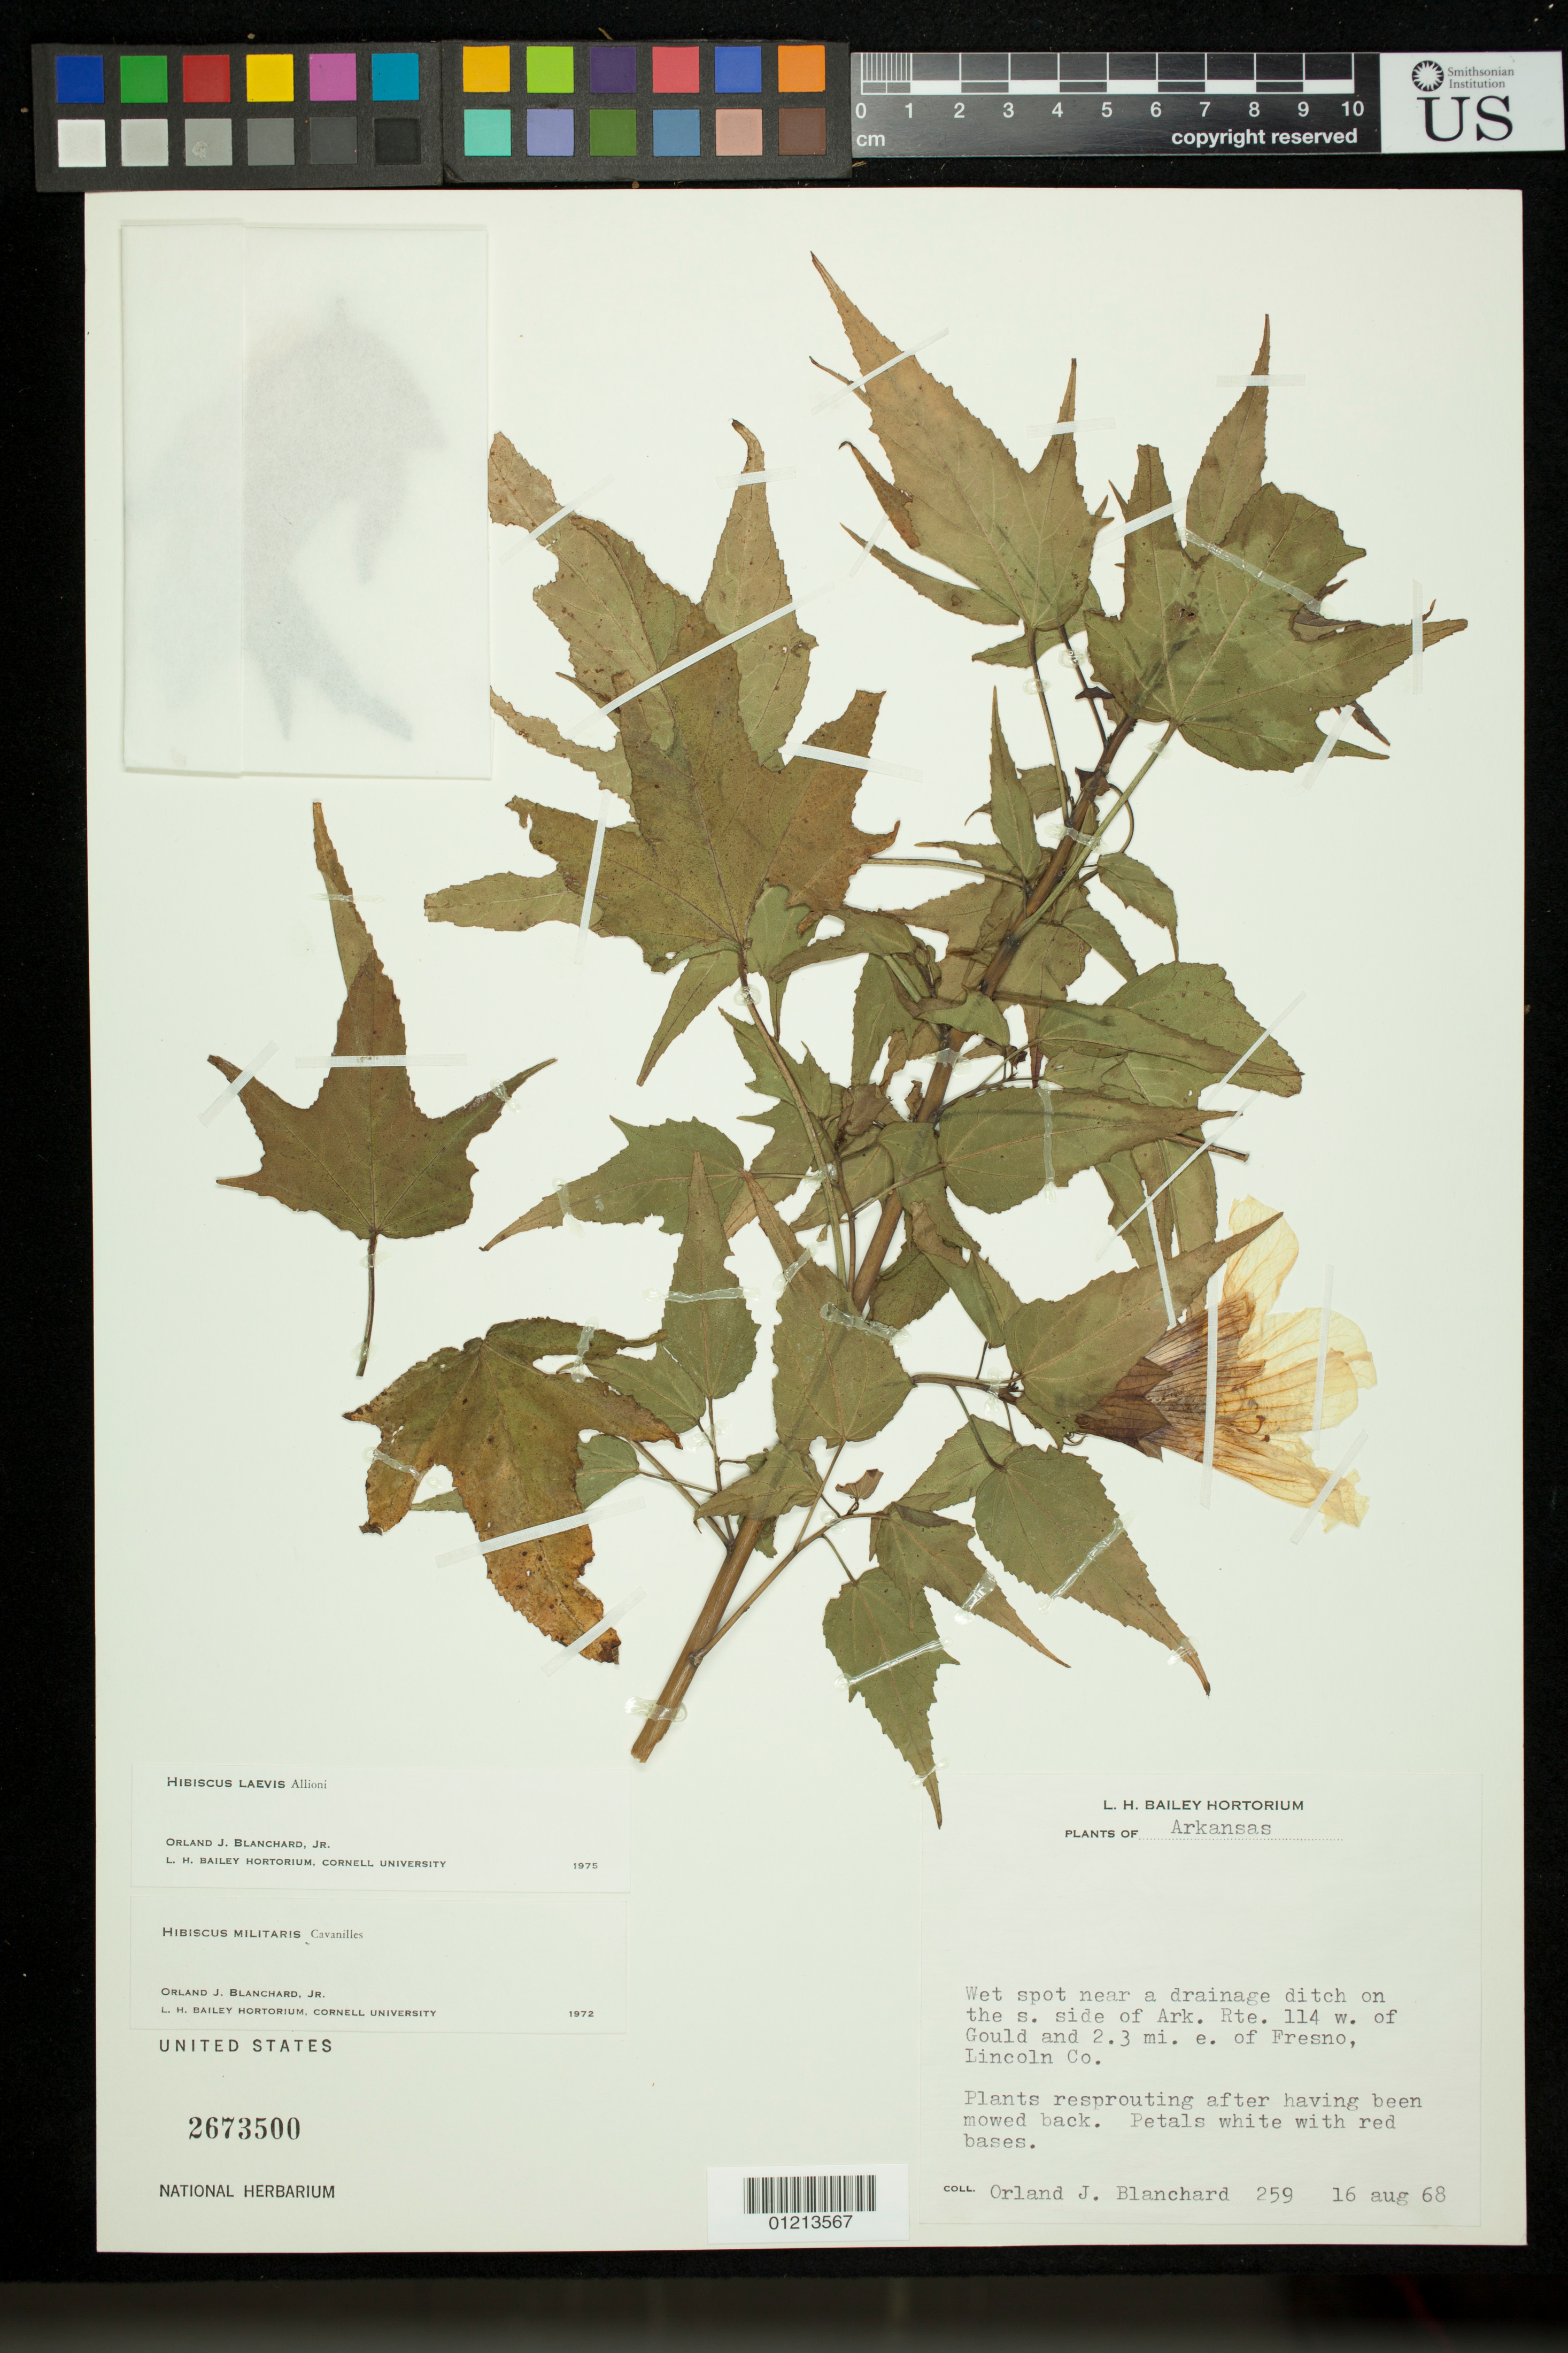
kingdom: Plantae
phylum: Tracheophyta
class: Magnoliopsida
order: Malvales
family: Malvaceae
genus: Hibiscus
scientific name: Hibiscus laevis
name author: All.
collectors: O. J. Blanchard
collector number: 259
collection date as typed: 16 Aug 1968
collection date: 1968-08-16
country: United States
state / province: Arkansas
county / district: Lincoln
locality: Near a drainage ditch on the s. side of Ark. Rte. 114 w. of Gould and 2.3 mi. e. of Fresno, Lincoln Co.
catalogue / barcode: US 2673500